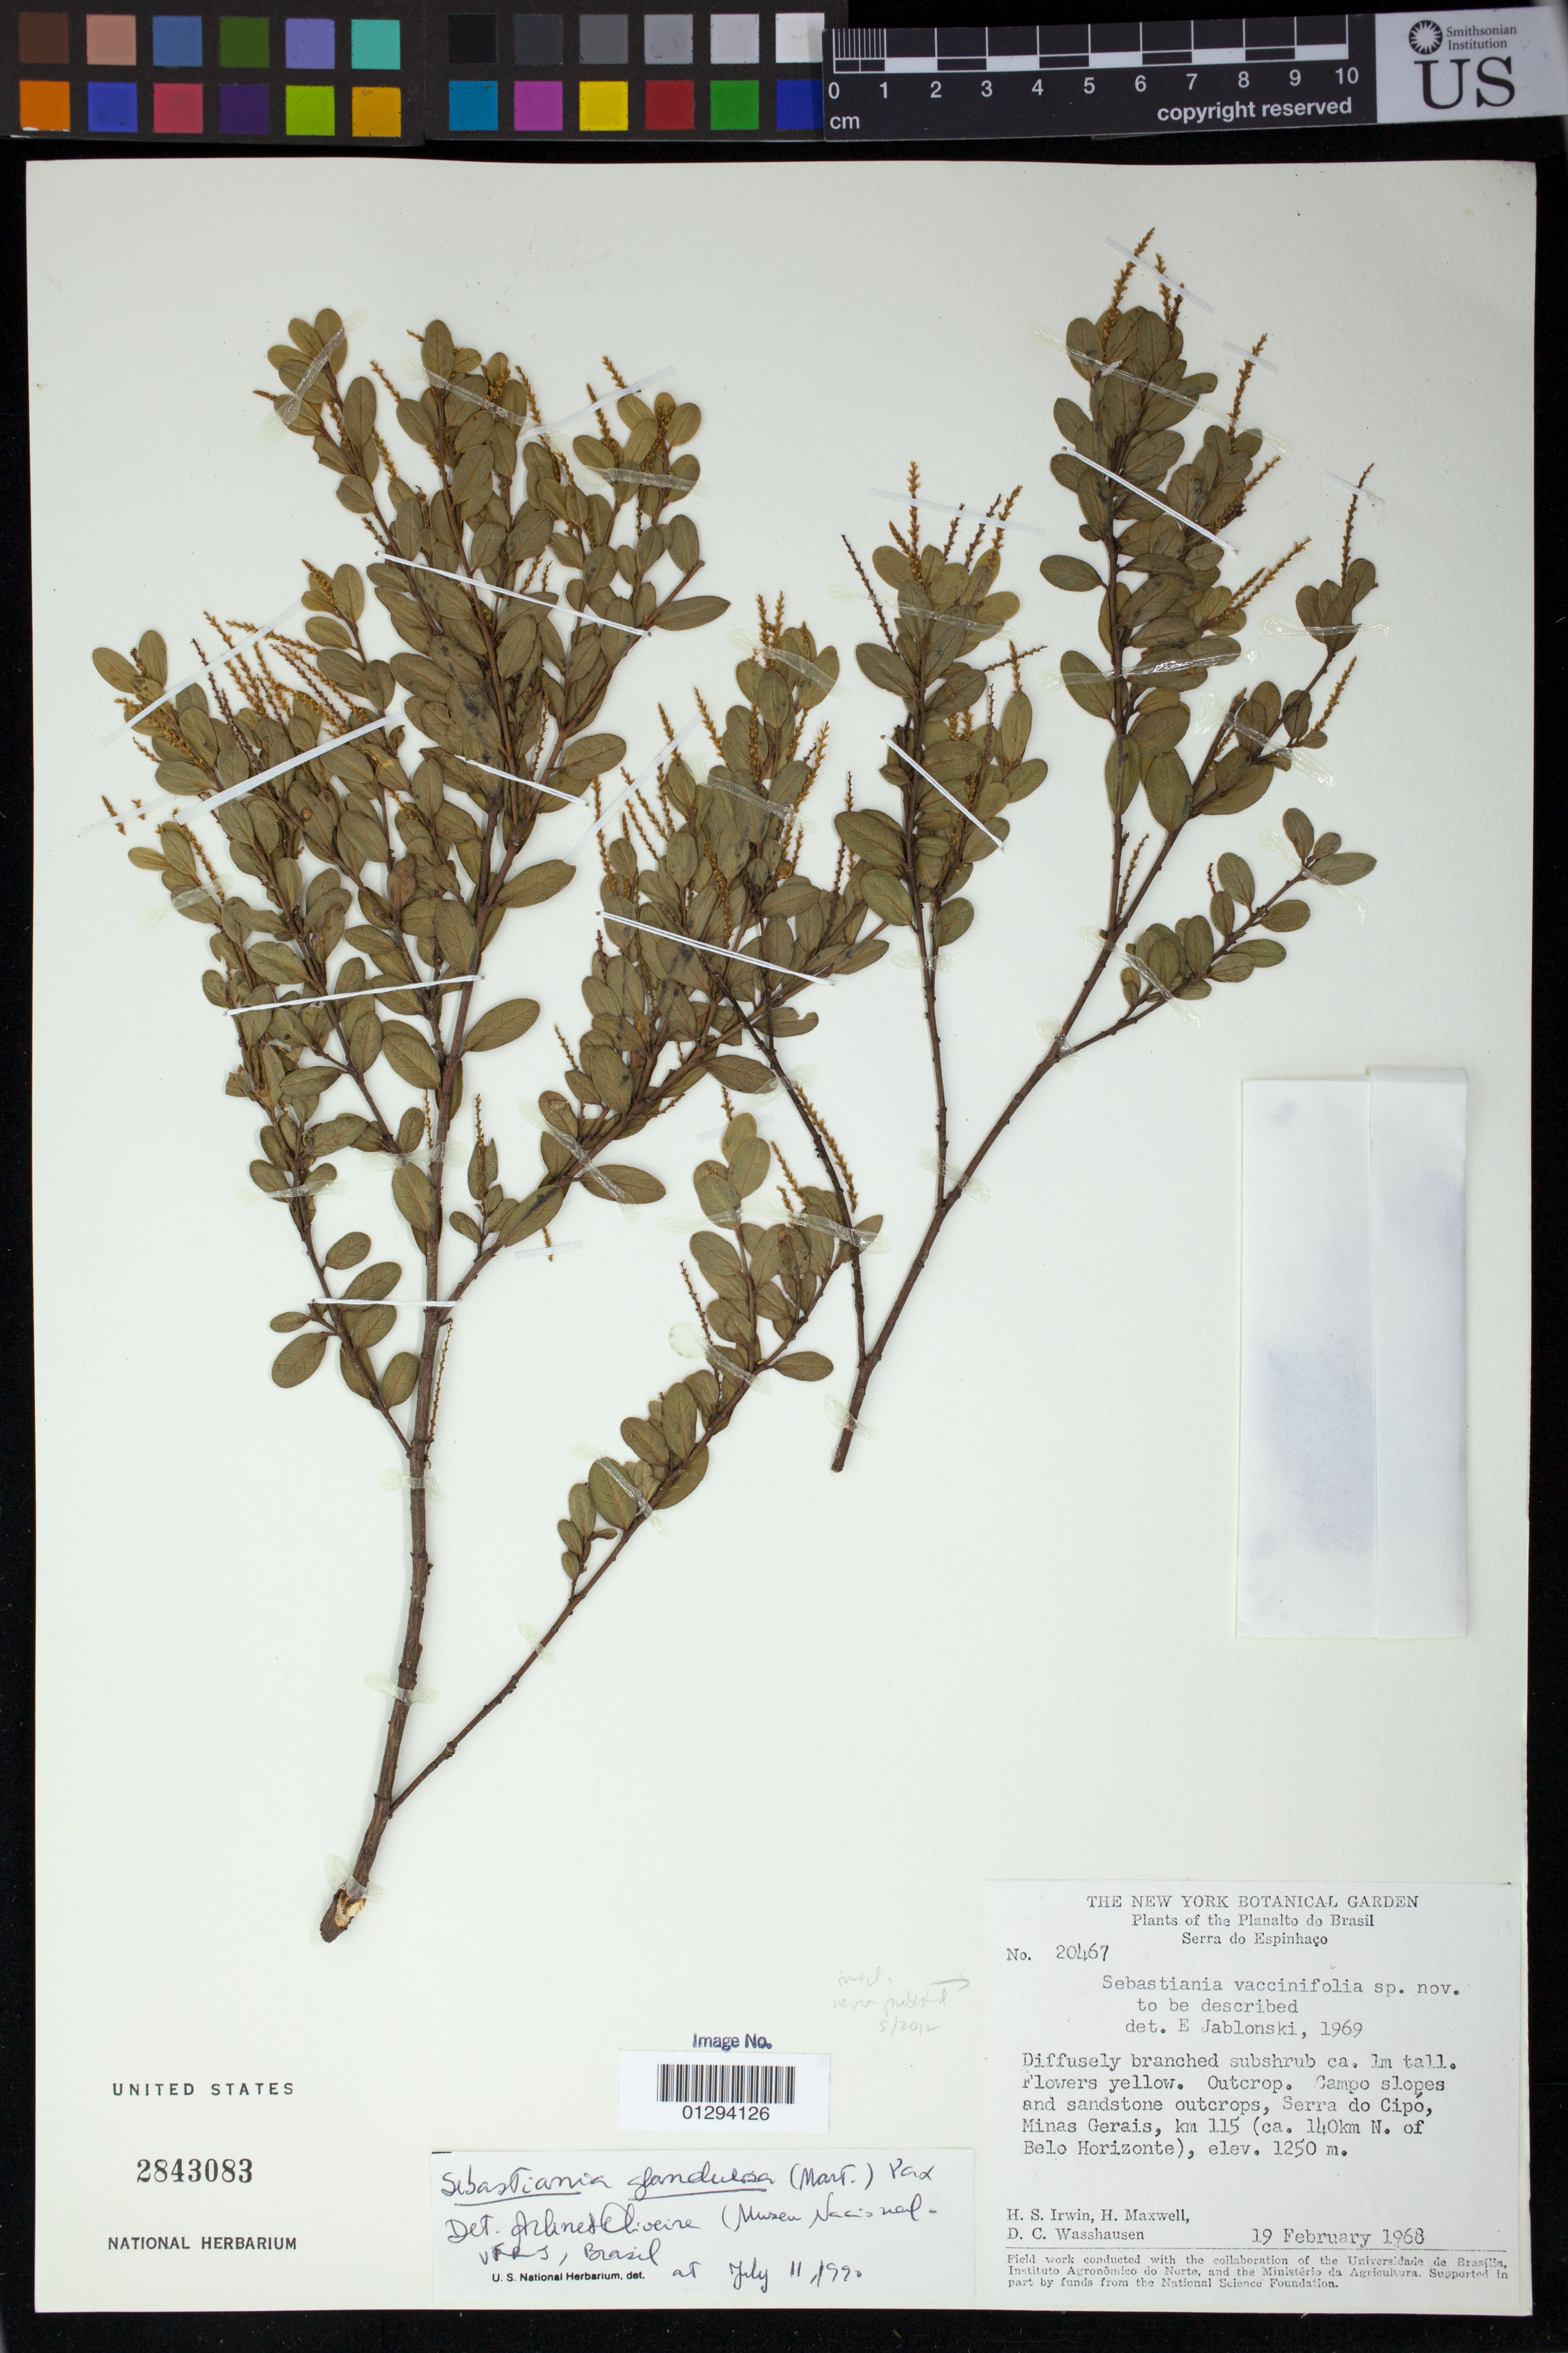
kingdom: Plantae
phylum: Tracheophyta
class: Magnoliopsida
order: Malpighiales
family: Euphorbiaceae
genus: Senefeldera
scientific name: Senefeldera glandulosa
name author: (Sw.) Müll. Arg.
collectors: H. Irwin, H. Maxwell & D. C. Wasshausen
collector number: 20467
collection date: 1968-02-19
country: Brazil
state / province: Minas Gerais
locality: Serra do Cipo 140km N. of Belo Horizonte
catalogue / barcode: US 2843083